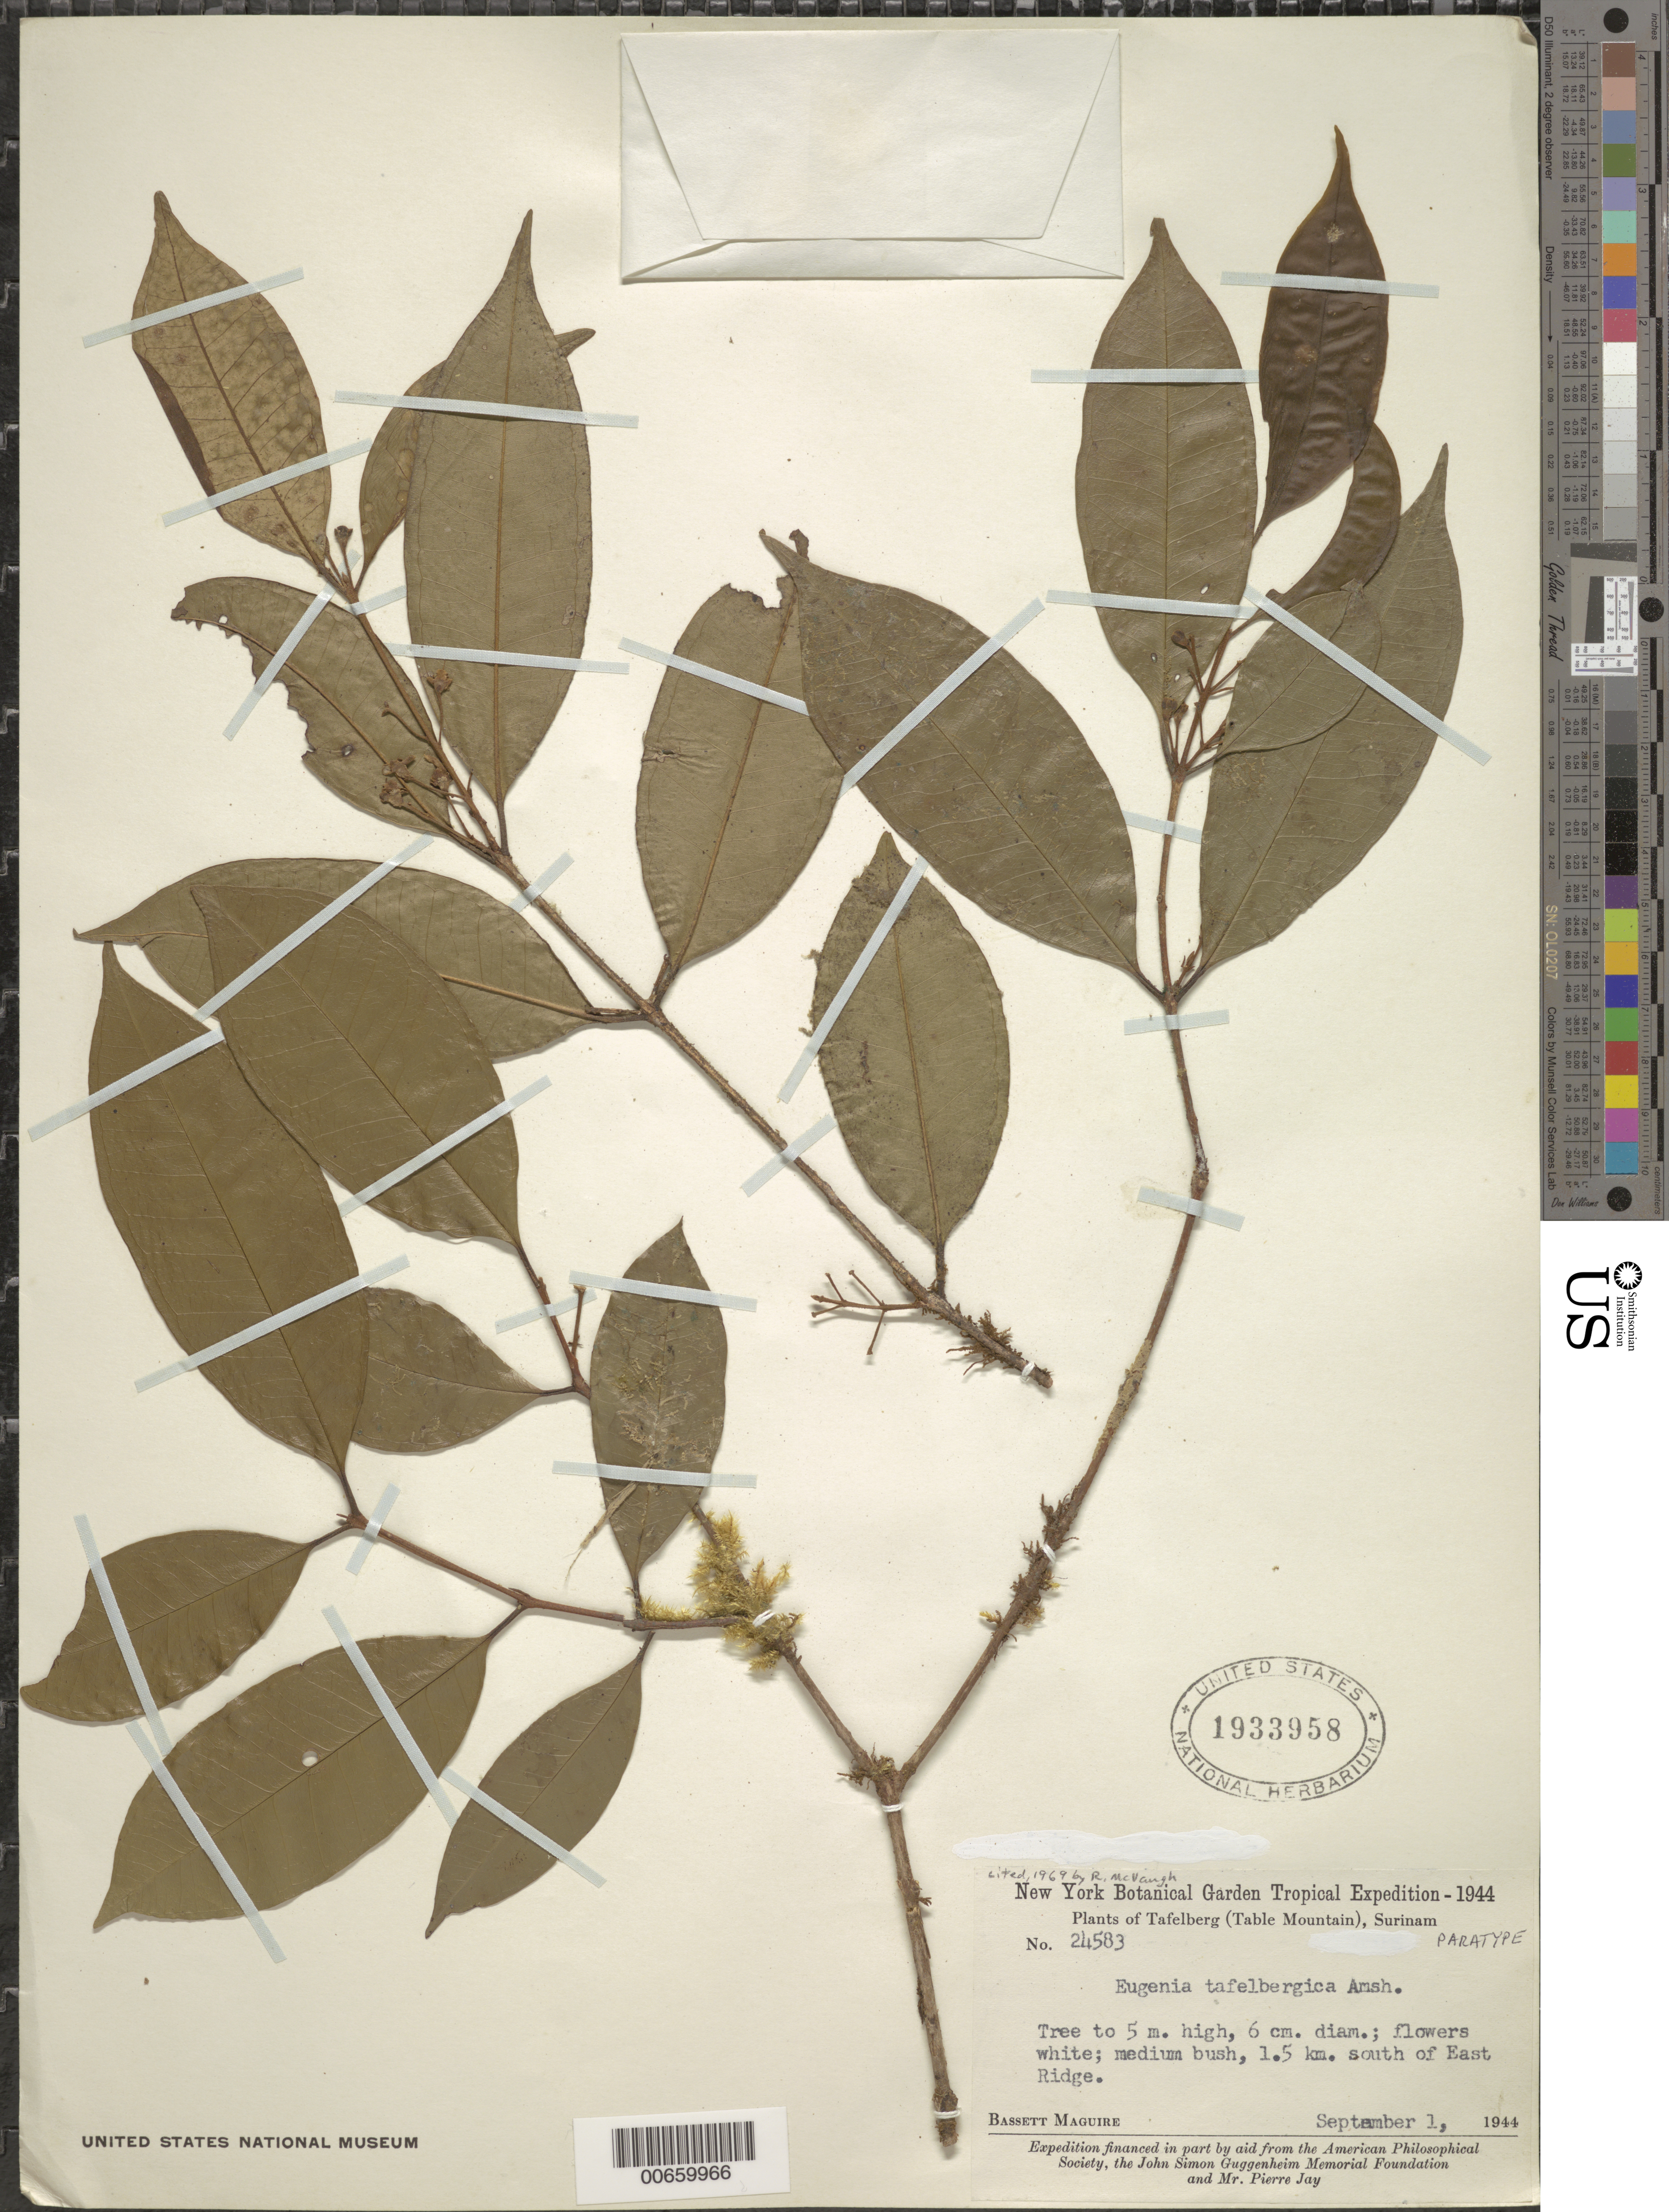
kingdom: Plantae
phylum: Tracheophyta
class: Magnoliopsida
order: Myrtales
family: Myrtaceae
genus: Eugenia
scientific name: Eugenia tapacumensis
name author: O. Berg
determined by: McVaugh, R.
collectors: B. Maguire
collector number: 24583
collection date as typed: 1-Sep-44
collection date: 1944-09-01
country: Suriname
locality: Tafelberg (Table Mountain), East Ridge, 1.5 km S of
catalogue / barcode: US 1933958